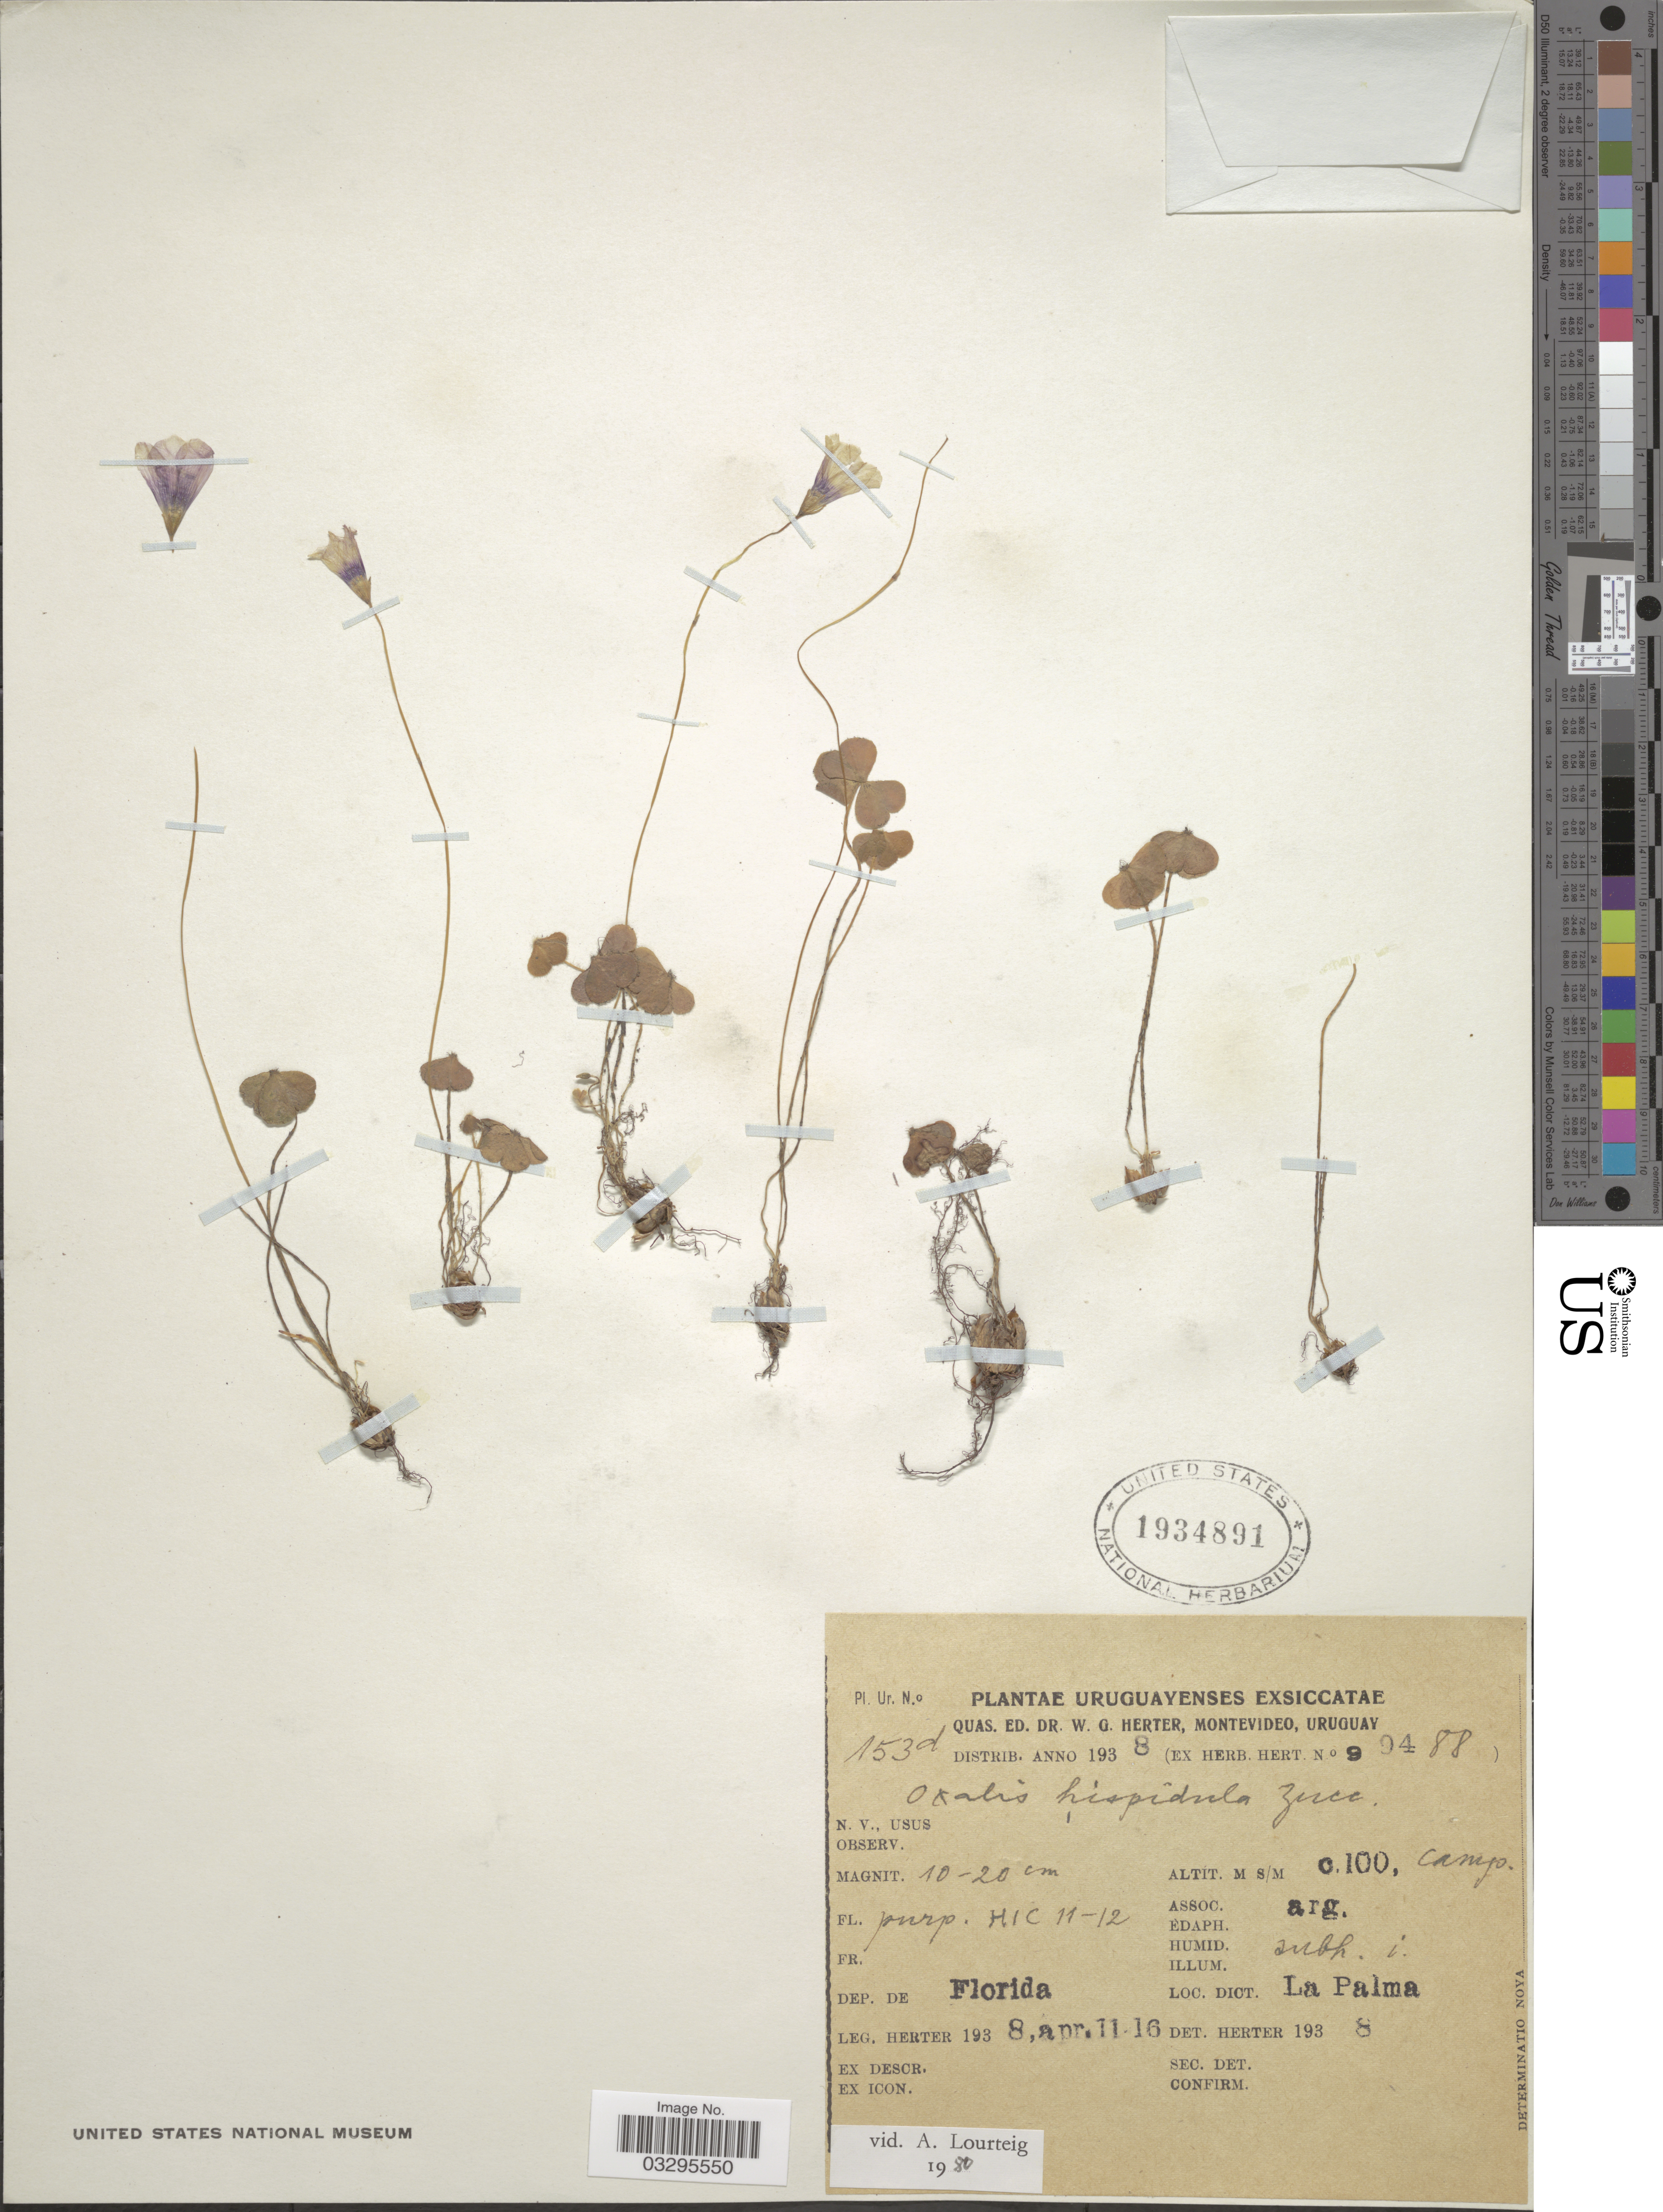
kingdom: Plantae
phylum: Tracheophyta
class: Magnoliopsida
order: Oxalidales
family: Oxalidaceae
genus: Oxalis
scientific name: Oxalis hispidula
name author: Zucc.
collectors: W. G. Herter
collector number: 153d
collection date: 1938-04-11/1938-04-16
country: Uruguay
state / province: Florida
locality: Dep. de Florida. Loc. Dict. La Palma.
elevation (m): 100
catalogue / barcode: US 1934891